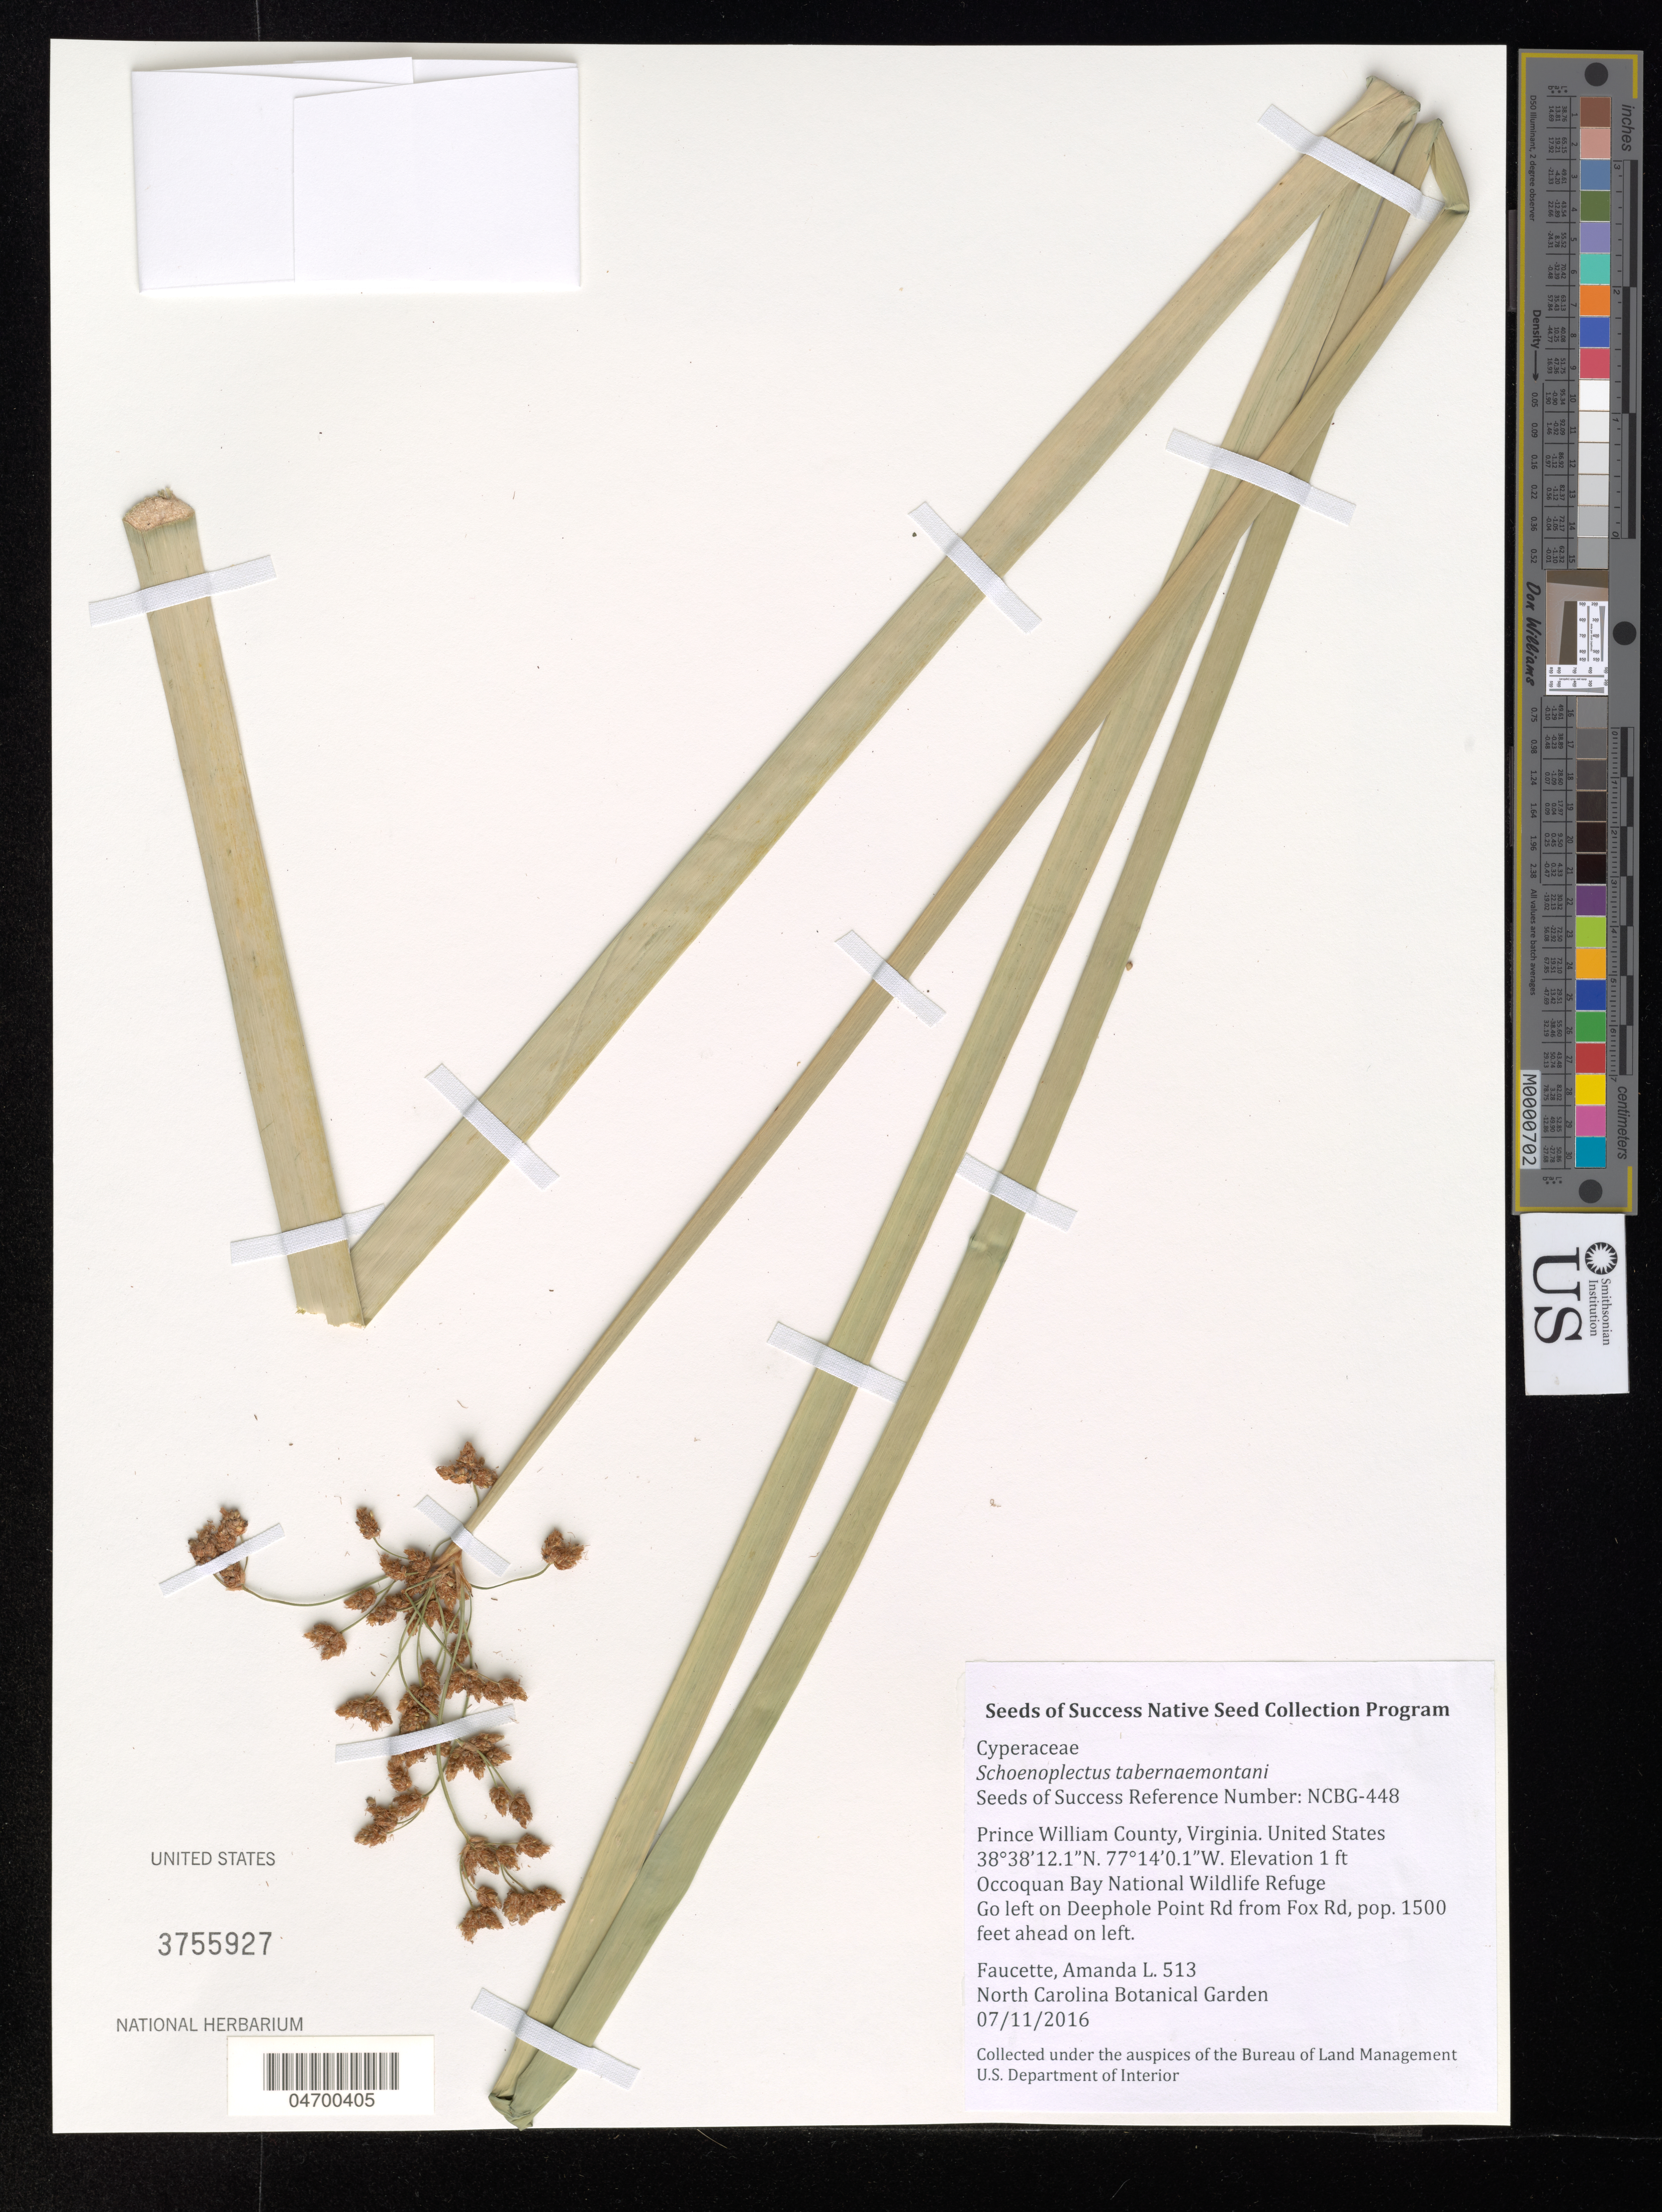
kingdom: Plantae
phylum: Tracheophyta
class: Liliopsida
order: Poales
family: Cyperaceae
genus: Schoenoplectus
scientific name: Schoenoplectus tabernaemontani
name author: (C.C. Gmel.) Palla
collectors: A. Faucette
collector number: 513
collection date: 2016-07-11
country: United States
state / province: Virginia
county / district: Prince Wiliam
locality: Prince William County. Occoquan Bay National Wildlife Refuge. Go left on Deephole Point Rd from Fox Rd, pop. 1500 feet ahead on left.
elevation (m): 0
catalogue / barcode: US 3755927